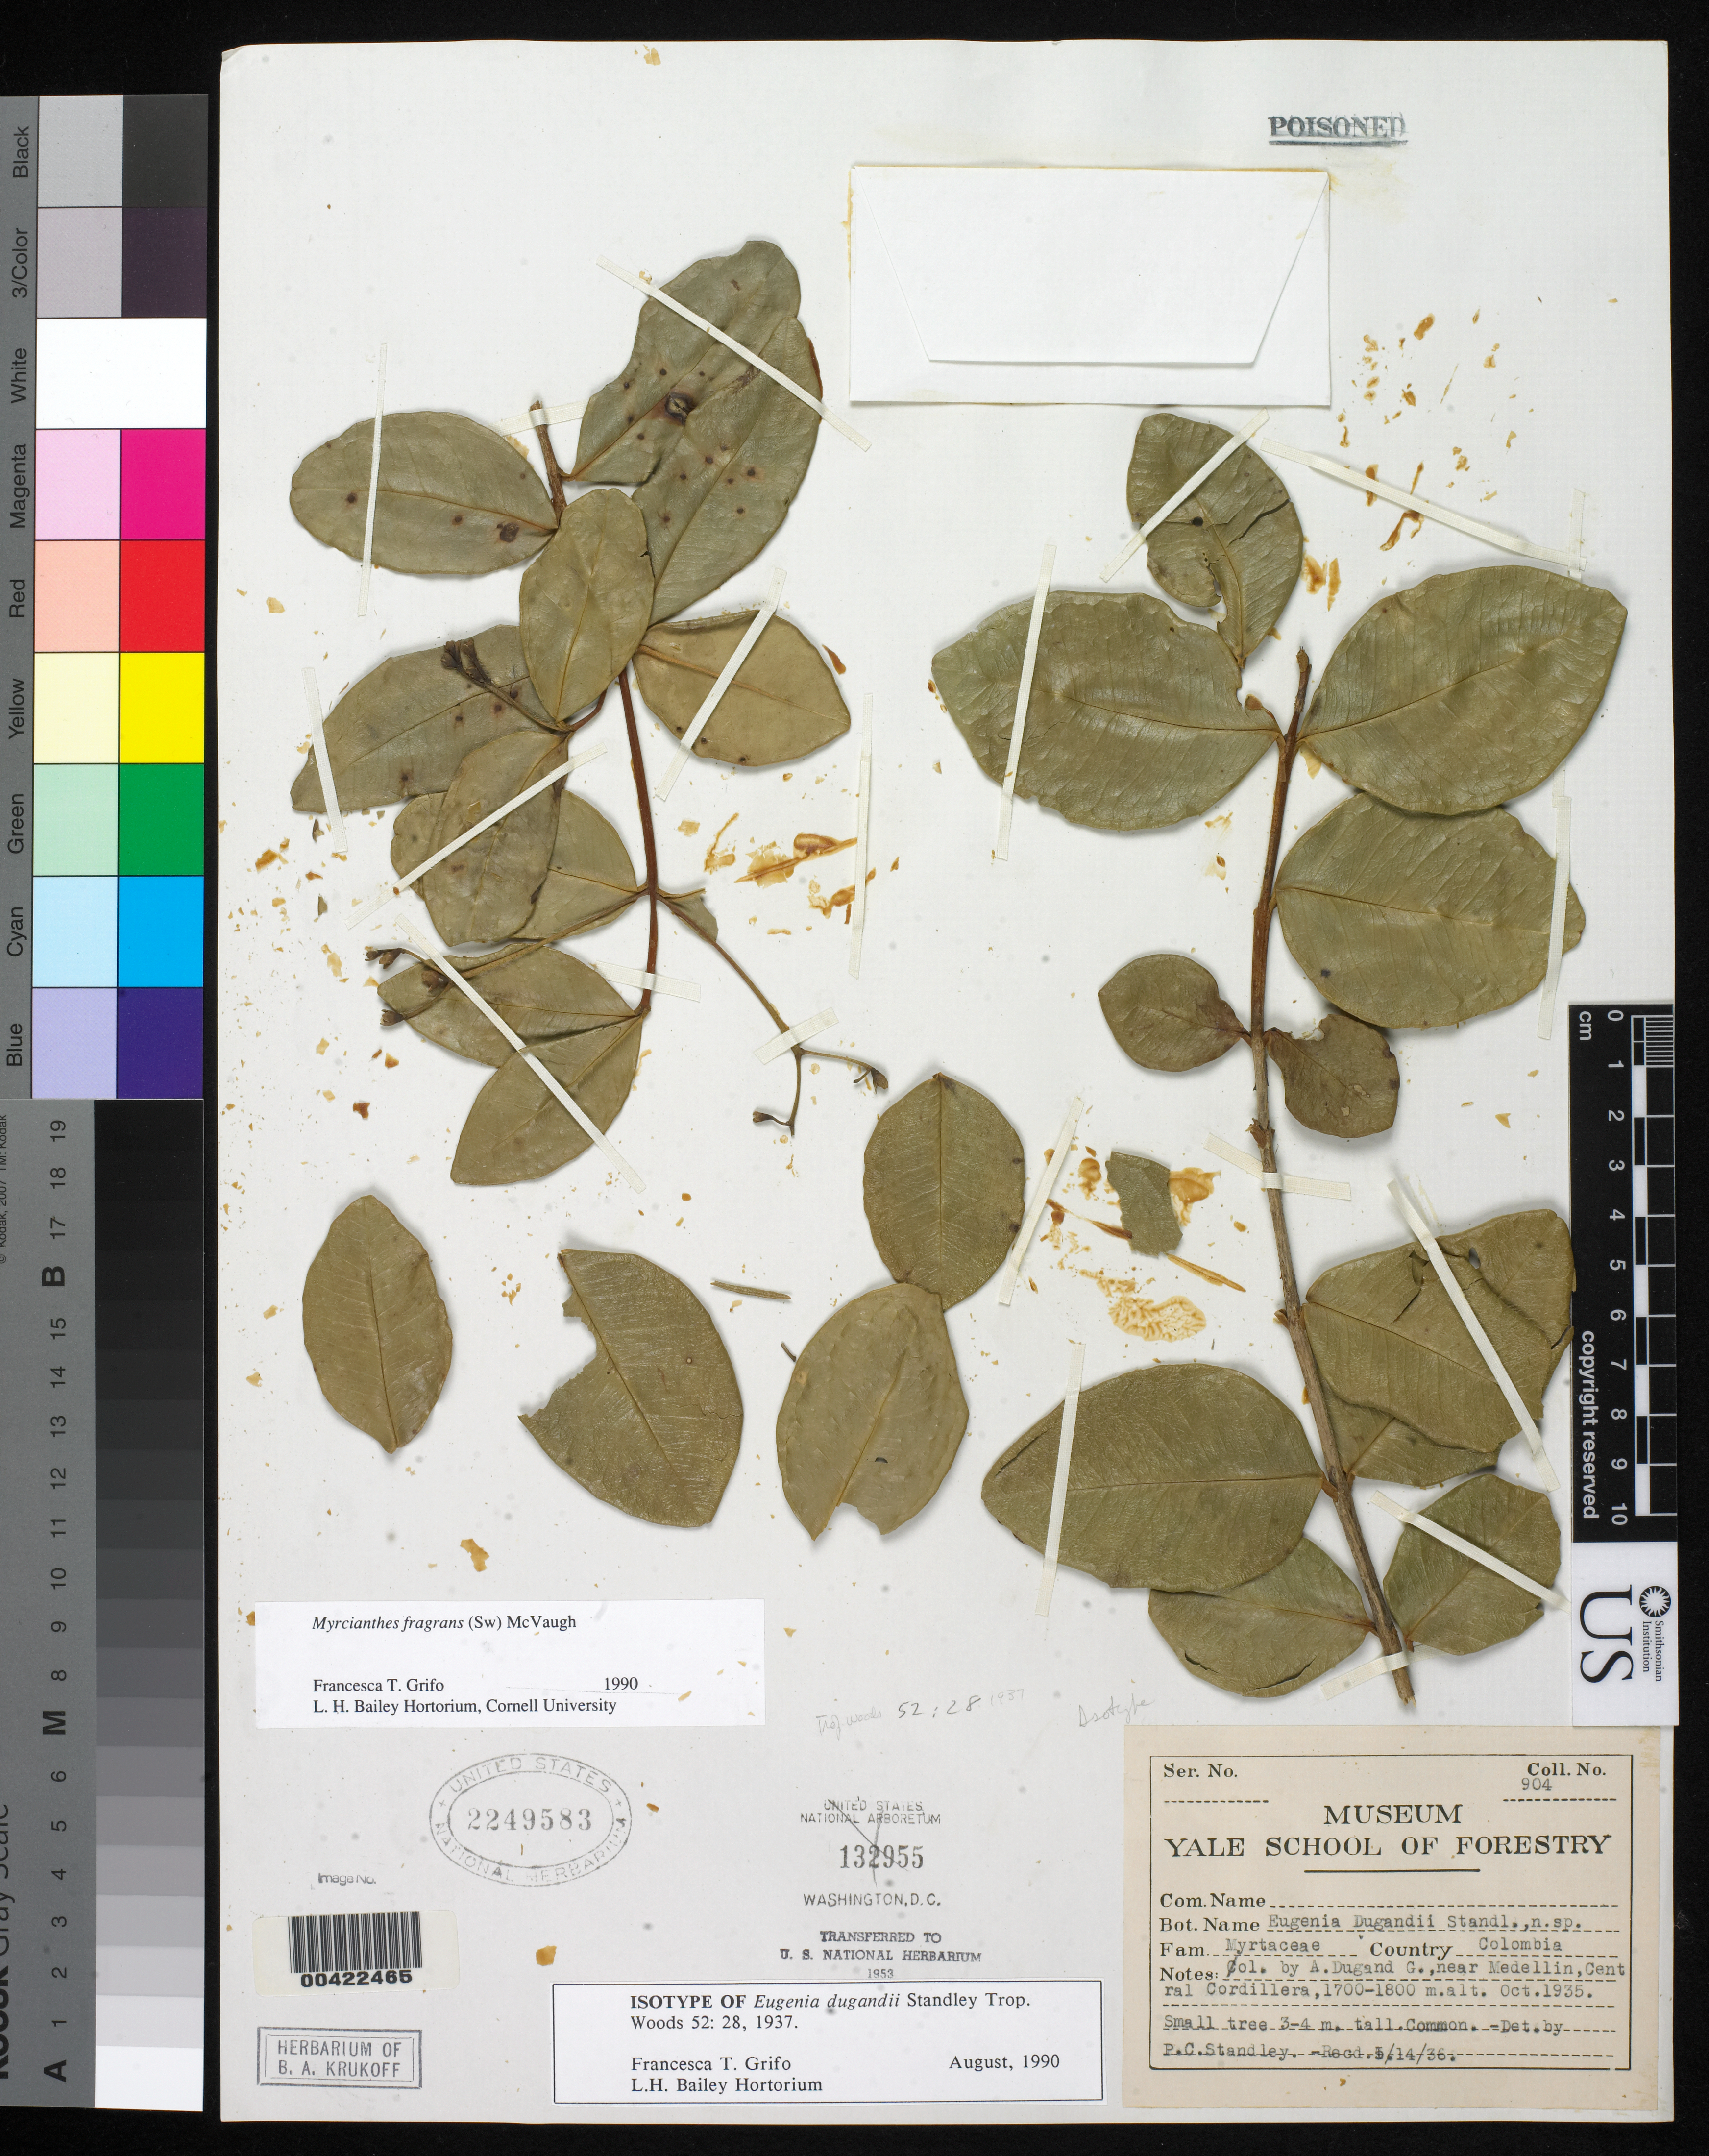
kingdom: Plantae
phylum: Tracheophyta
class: Magnoliopsida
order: Myrtales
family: Myrtaceae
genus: Eugenia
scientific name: Eugenia dugandii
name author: Standl.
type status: Isotype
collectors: P. C. Standley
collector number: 904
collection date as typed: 14 May 1936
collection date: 1936-05-14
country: Colombia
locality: Near Medellin, Central Cordillera.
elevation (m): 1700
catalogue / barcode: US 2249583